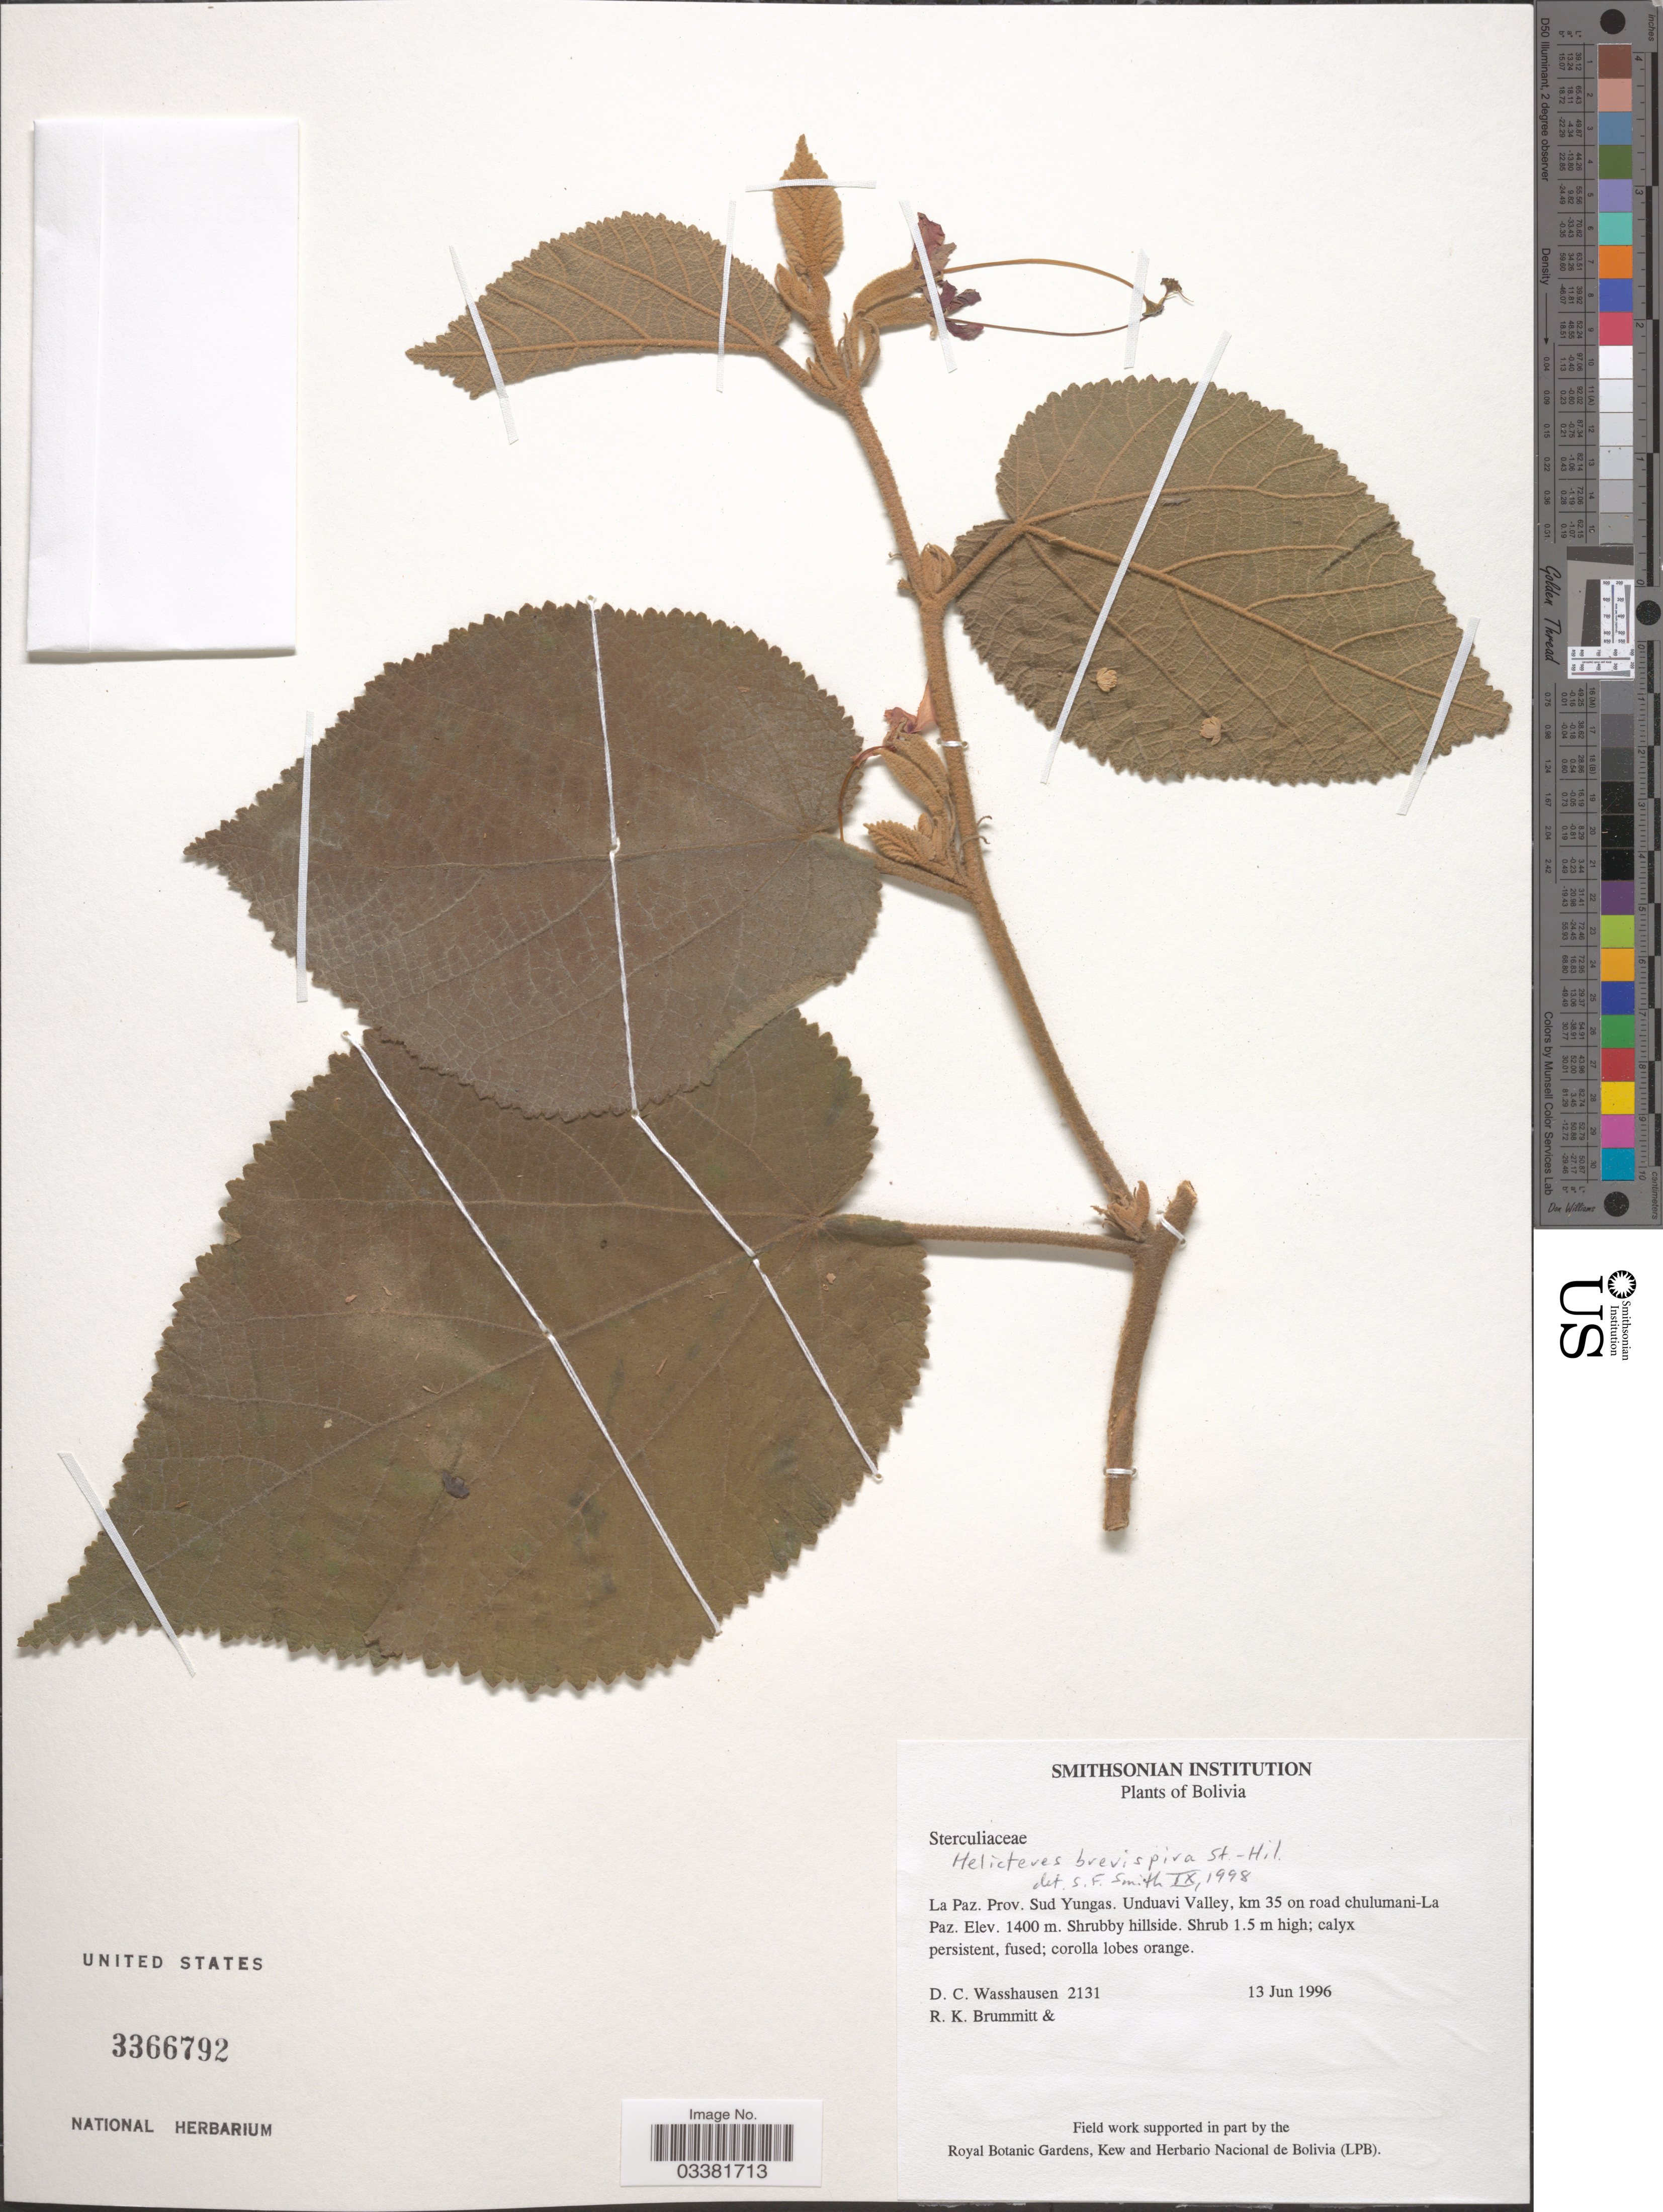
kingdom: Plantae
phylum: Tracheophyta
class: Magnoliopsida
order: Malvales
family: Malvaceae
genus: Helicteres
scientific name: Helicteres brevispira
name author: A. St.-Hil.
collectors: D. C. Wasshausen & R. K. Brummitt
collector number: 2131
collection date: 1996-06-13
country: Bolivia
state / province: La Paz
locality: Prov. Sud Yungas. Unduavi Valley, km 35 on road to chulumani-La Paz.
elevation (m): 1400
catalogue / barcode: US 3366792